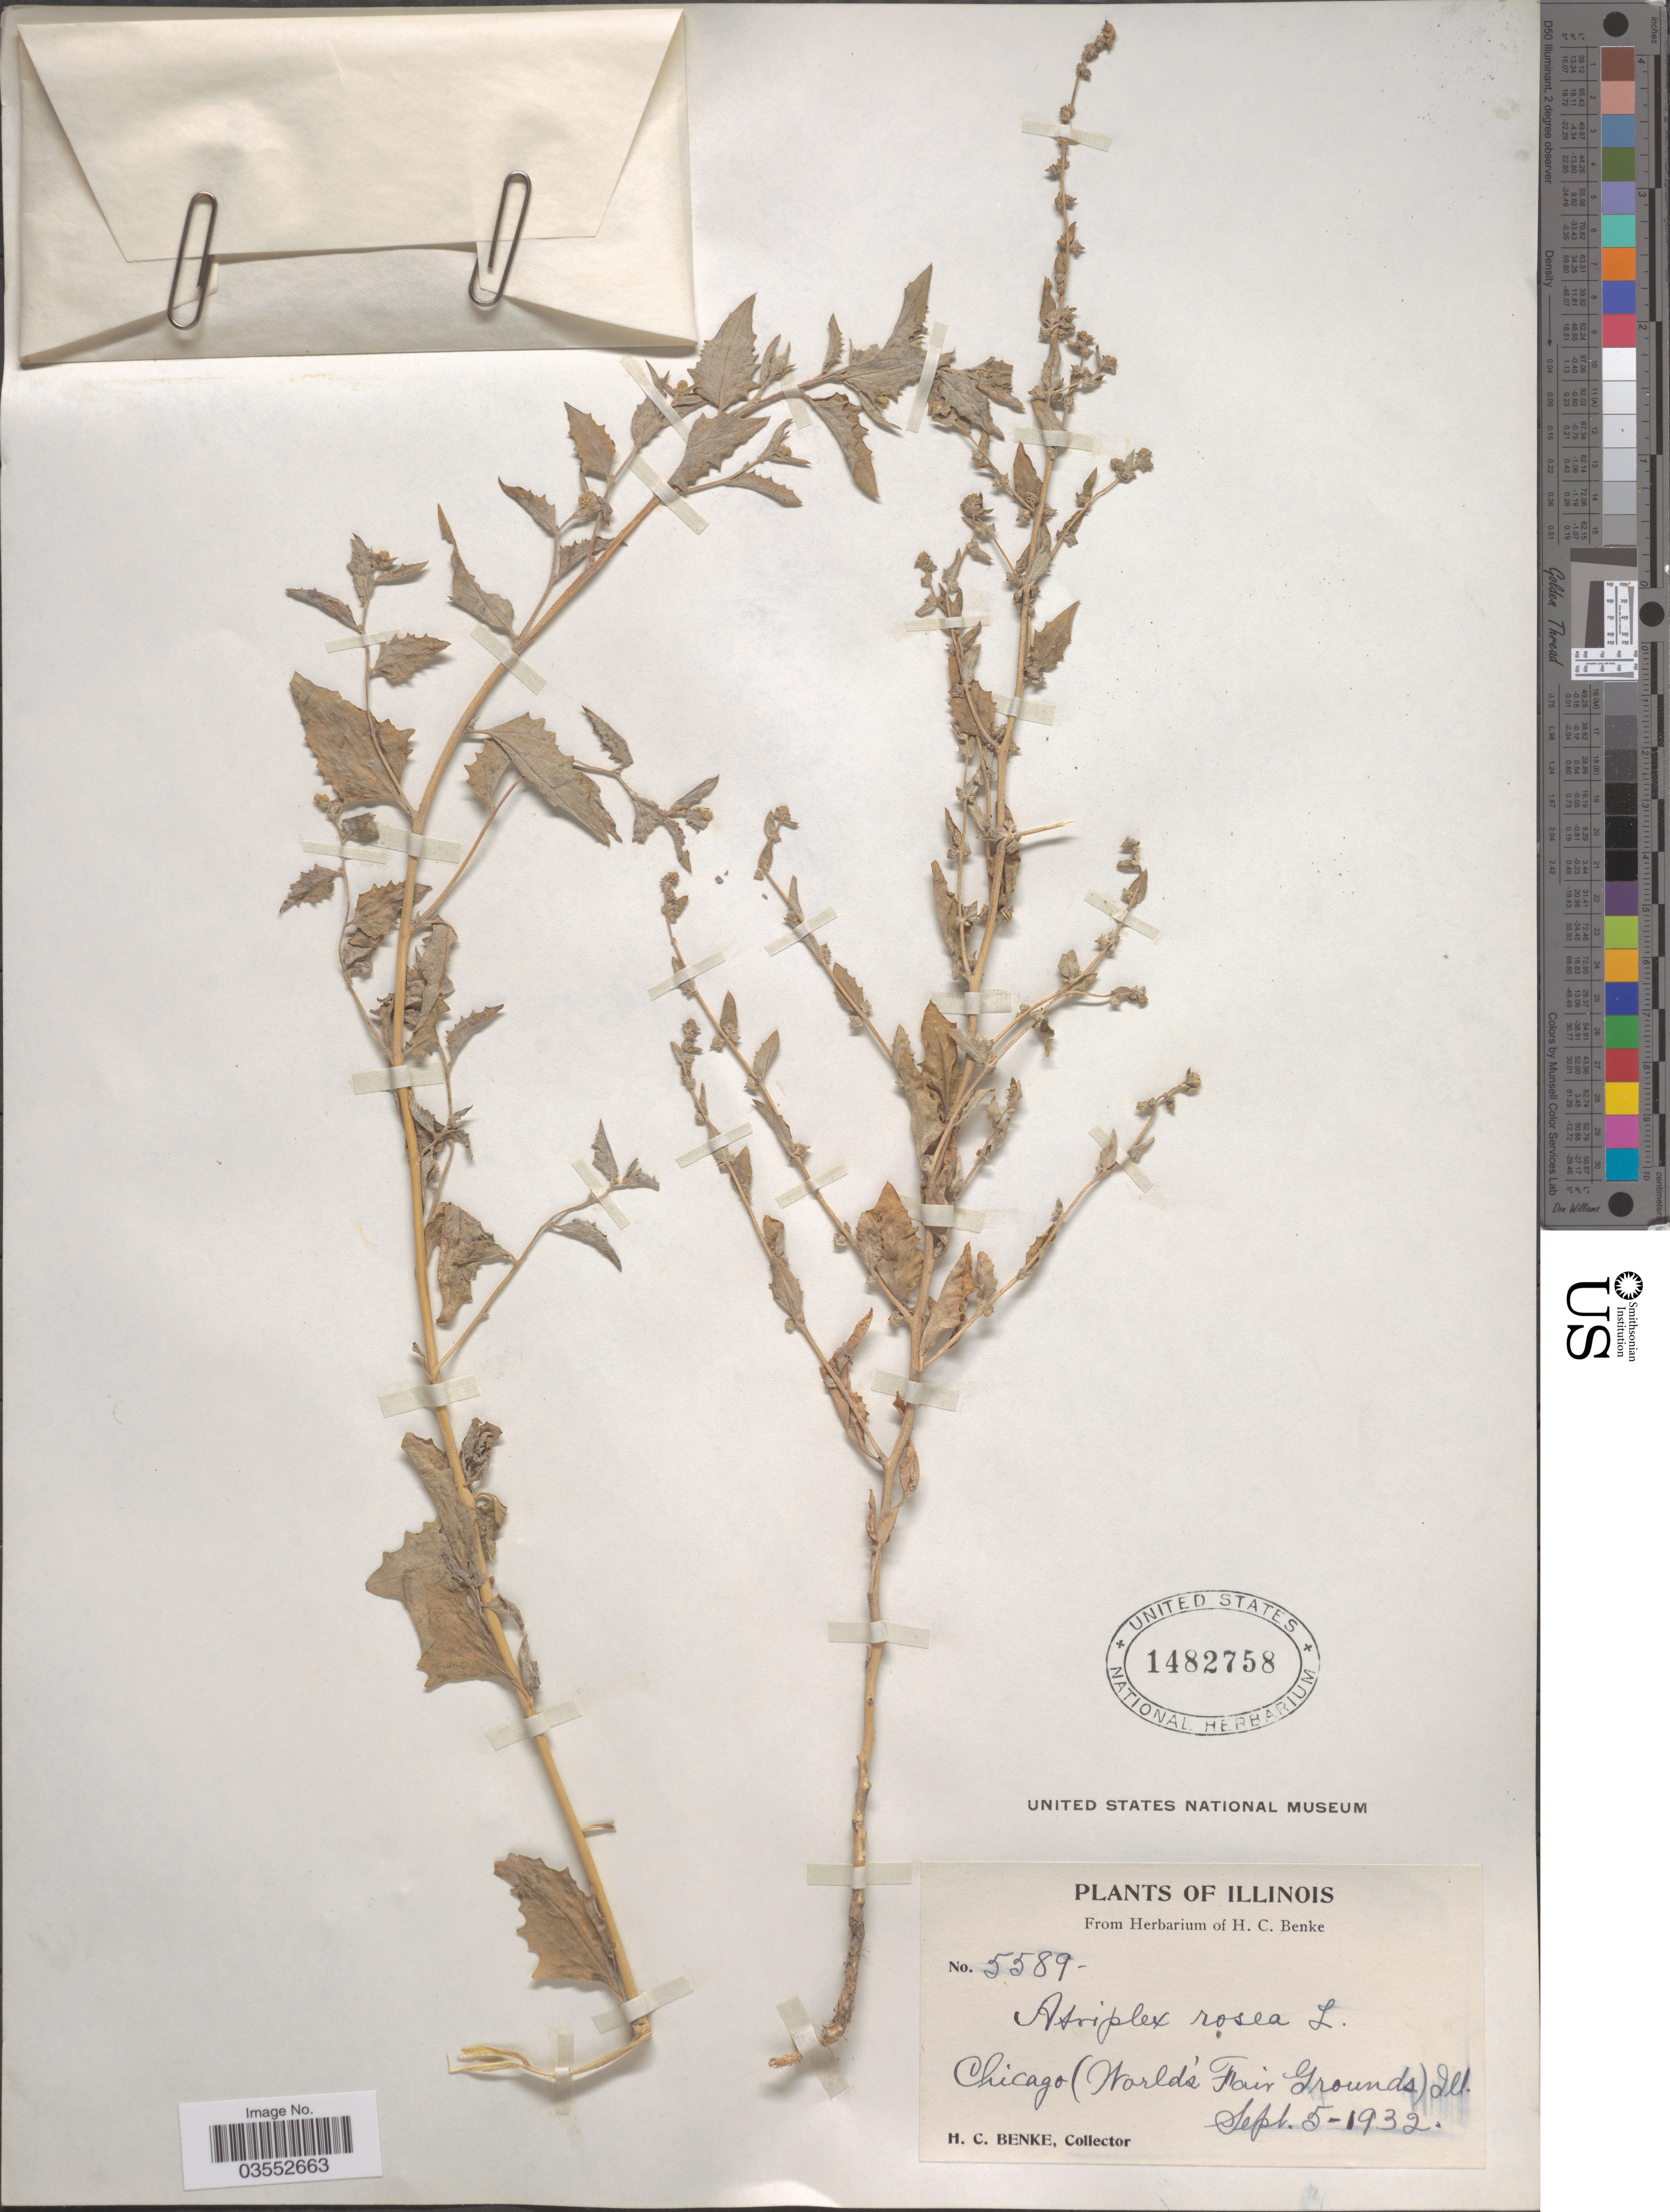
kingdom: Plantae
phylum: Tracheophyta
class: Magnoliopsida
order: Caryophyllales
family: Amaranthaceae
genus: Atriplex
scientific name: Atriplex rosea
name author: L.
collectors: H. Benke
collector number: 5589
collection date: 1932-09-05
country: United States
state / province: Illinois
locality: Chicago (World's Fair Grounds).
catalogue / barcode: US 1482758